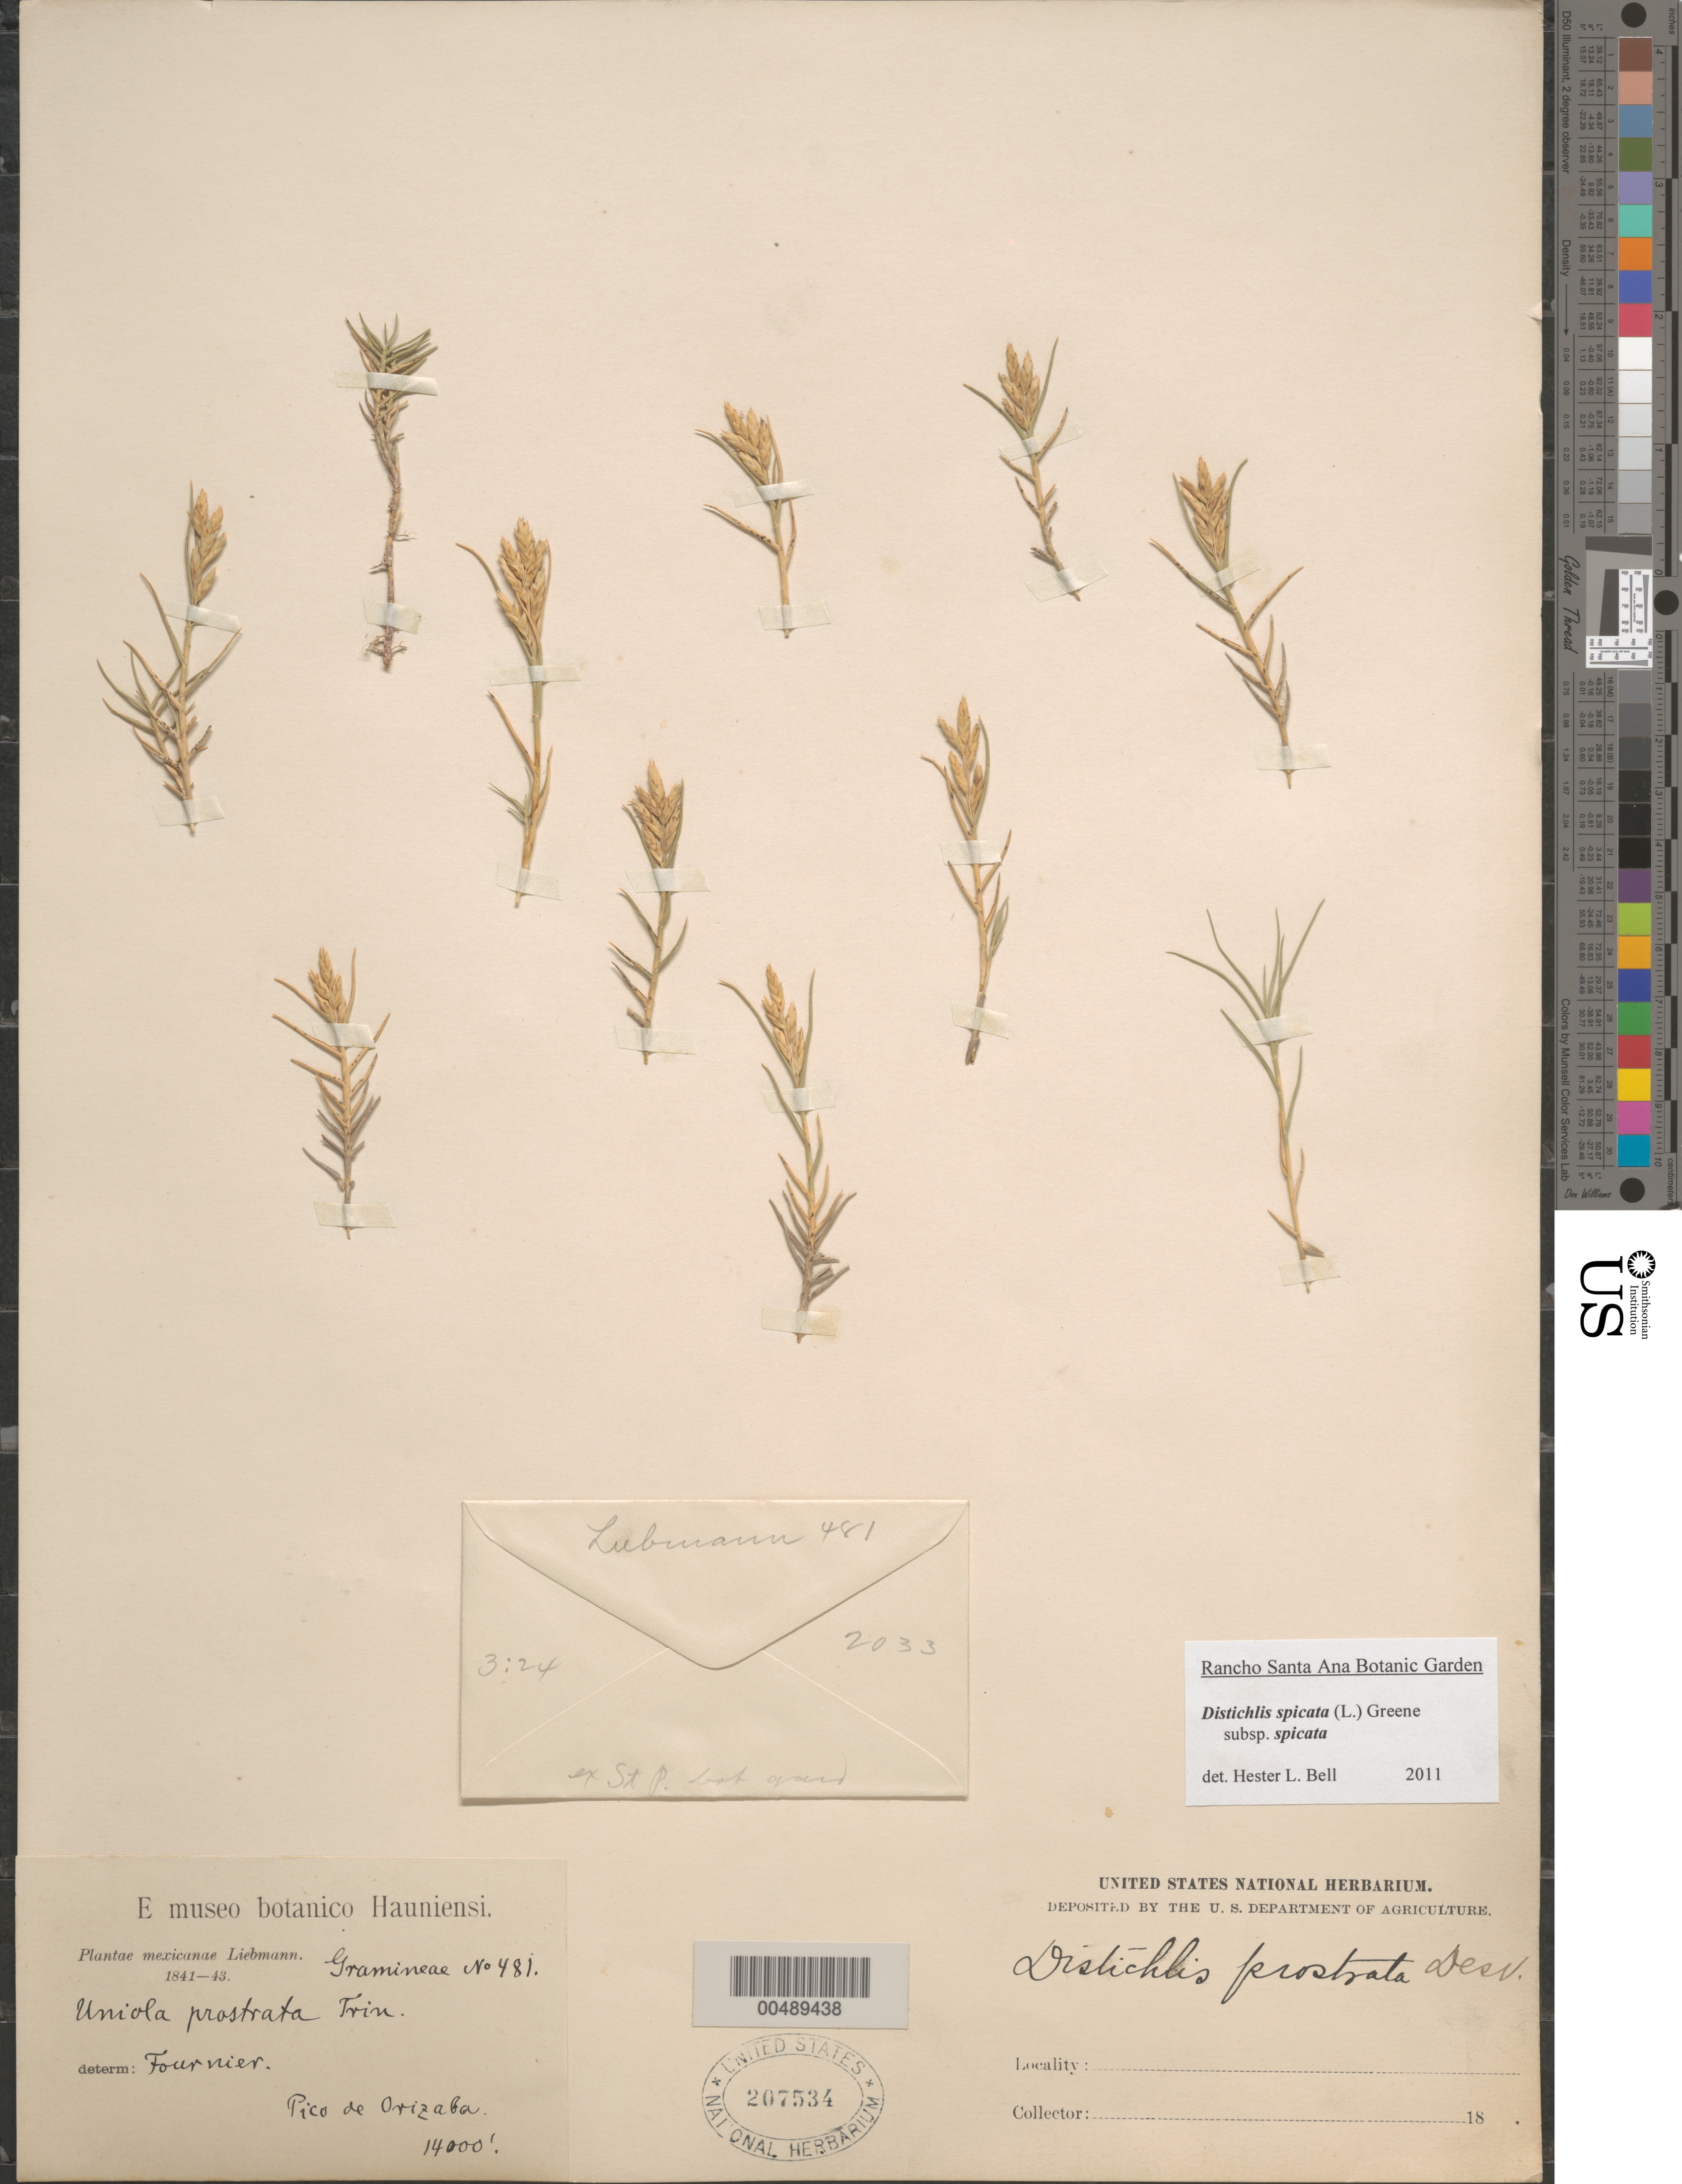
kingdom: Plantae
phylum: Tracheophyta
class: Liliopsida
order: Poales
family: Poaceae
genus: Distichlis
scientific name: Distichlis spicata subsp. spicata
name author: (L.) Greene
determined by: Bell, H. L.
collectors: F. M. Liebmann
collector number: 481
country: Mexico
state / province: Veracruz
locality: Pico de Orizaba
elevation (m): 4267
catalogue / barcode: US 207534